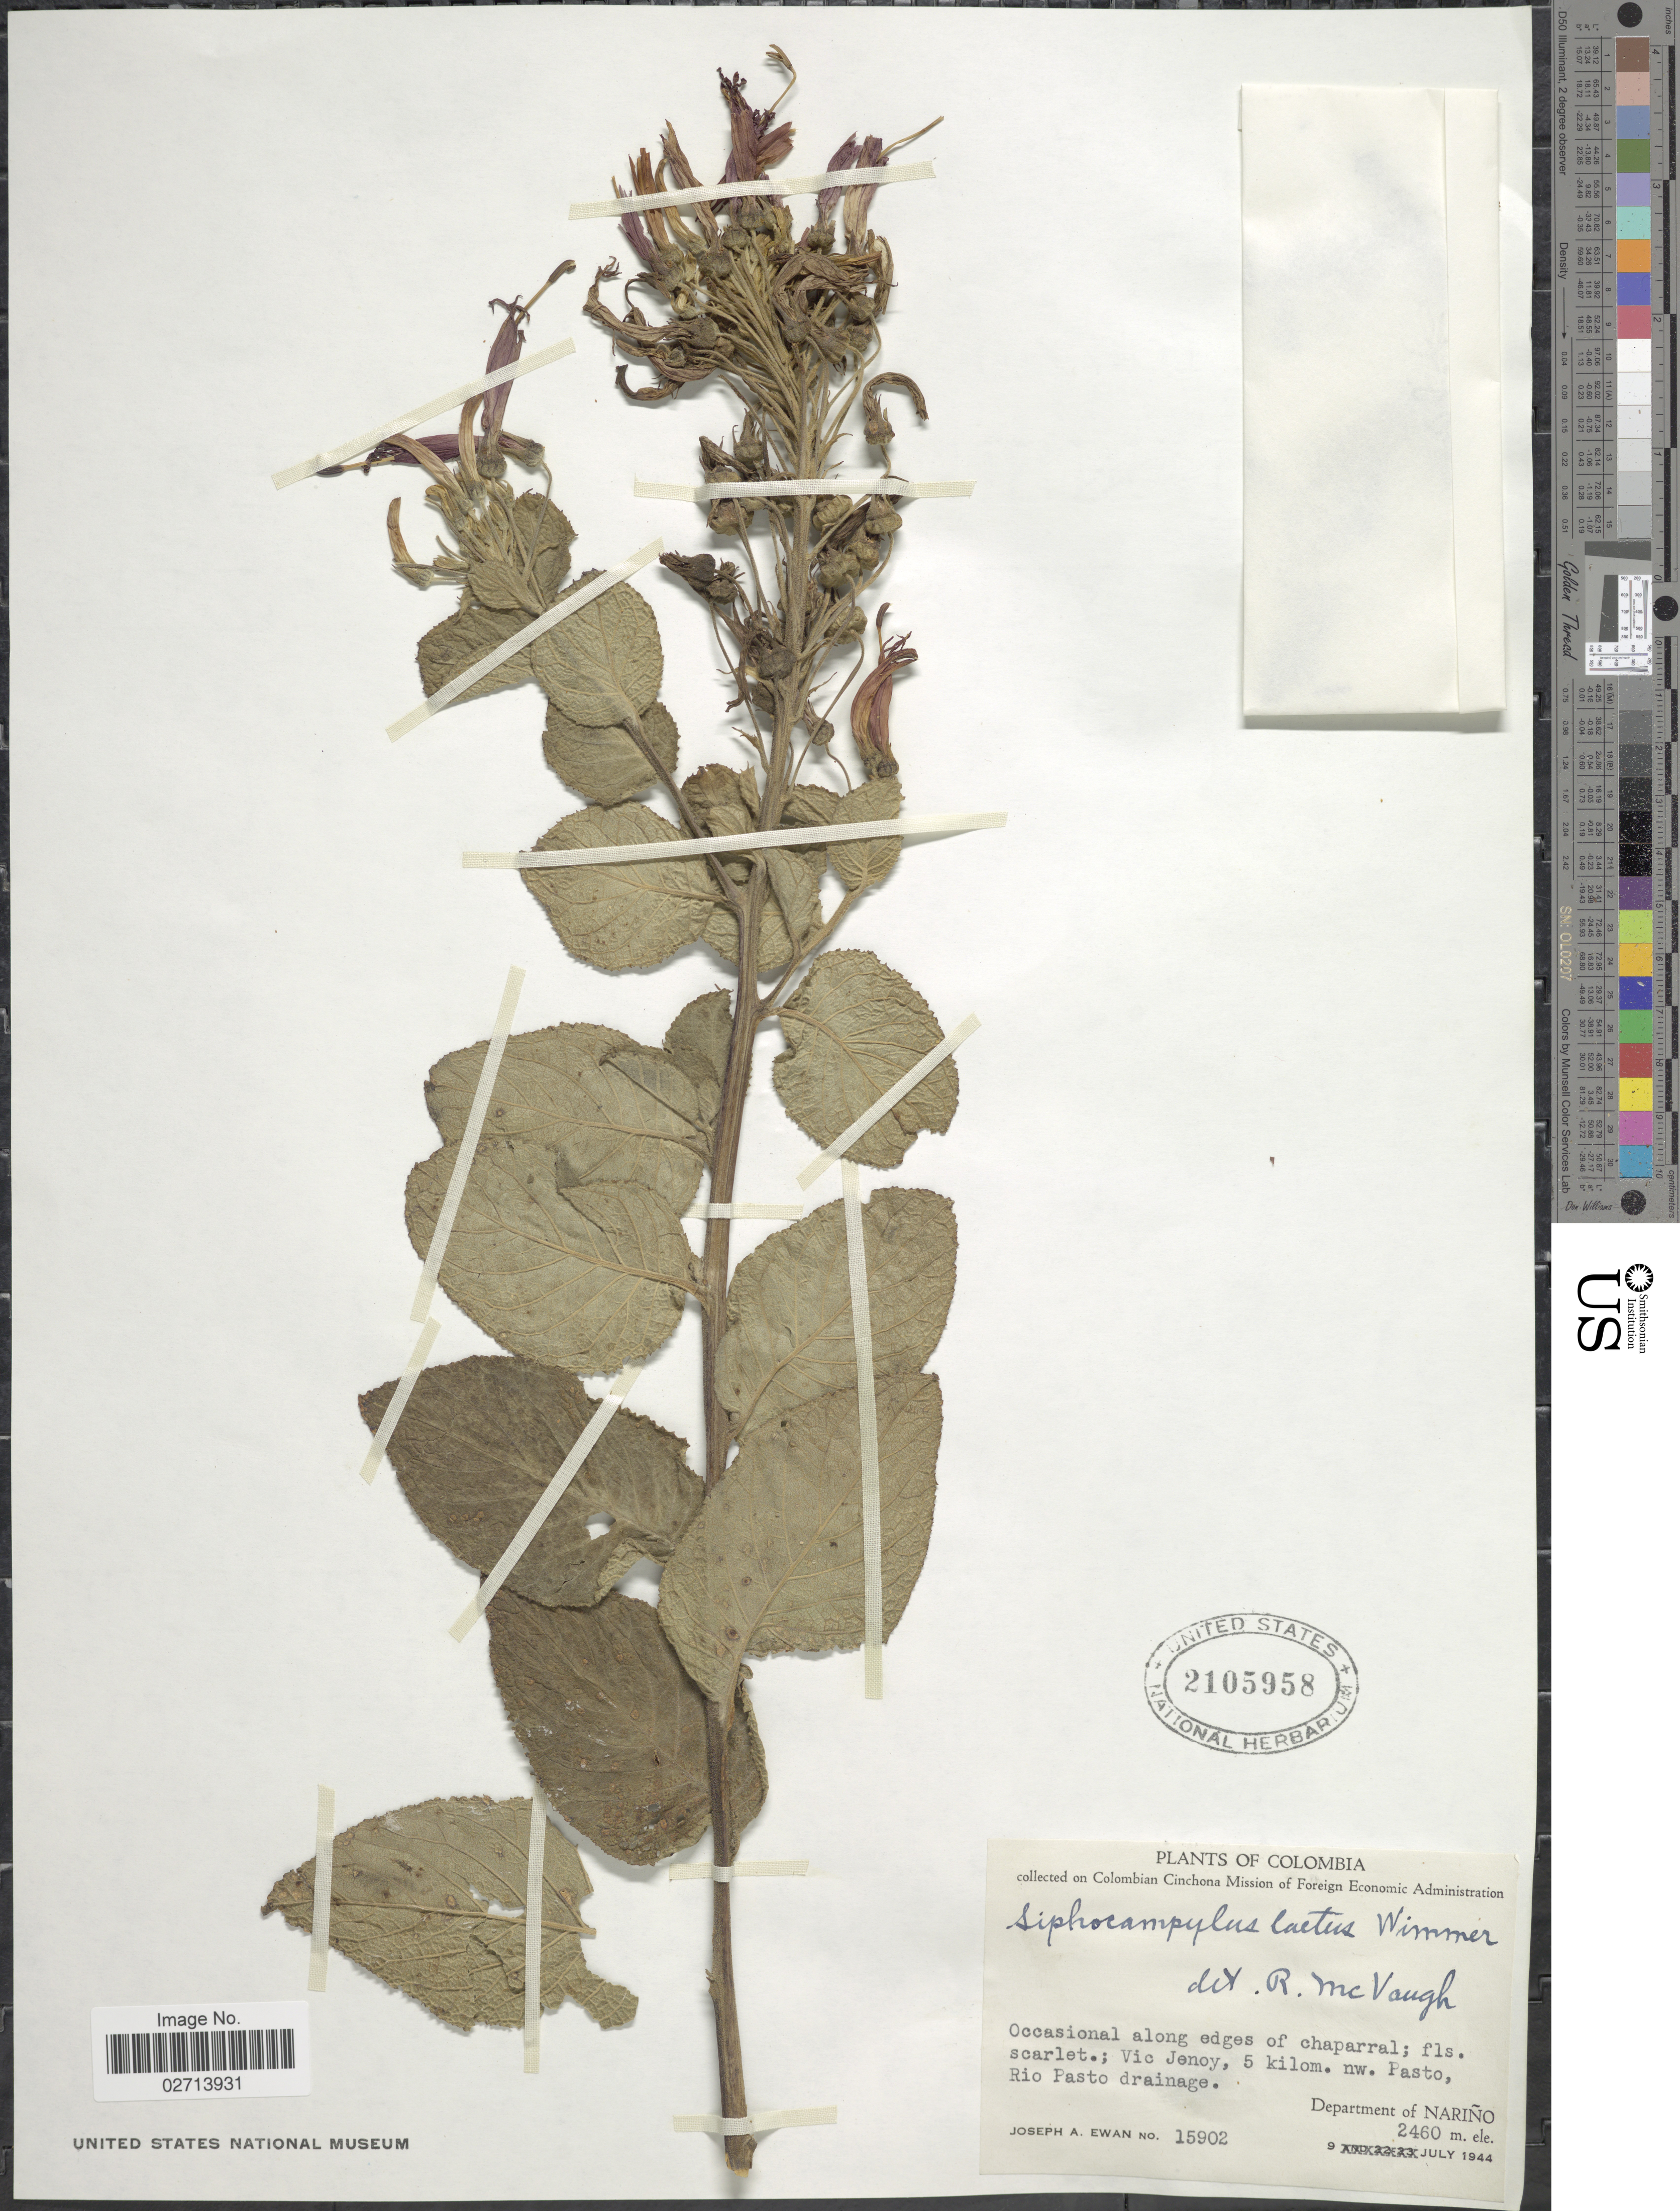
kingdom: Plantae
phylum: Tracheophyta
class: Magnoliopsida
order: Asterales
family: Campanulaceae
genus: Siphocampylus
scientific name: Siphocampylus laetus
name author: E. Wimm.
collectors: J. A. Ewan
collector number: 15902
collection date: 1944-07-09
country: Colombia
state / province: Nariño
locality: Vic. Jenoy, 5 kilom. nw. Pasto, Rio Pasto drainage. Department of Nariño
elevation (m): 2460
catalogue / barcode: US 2105958